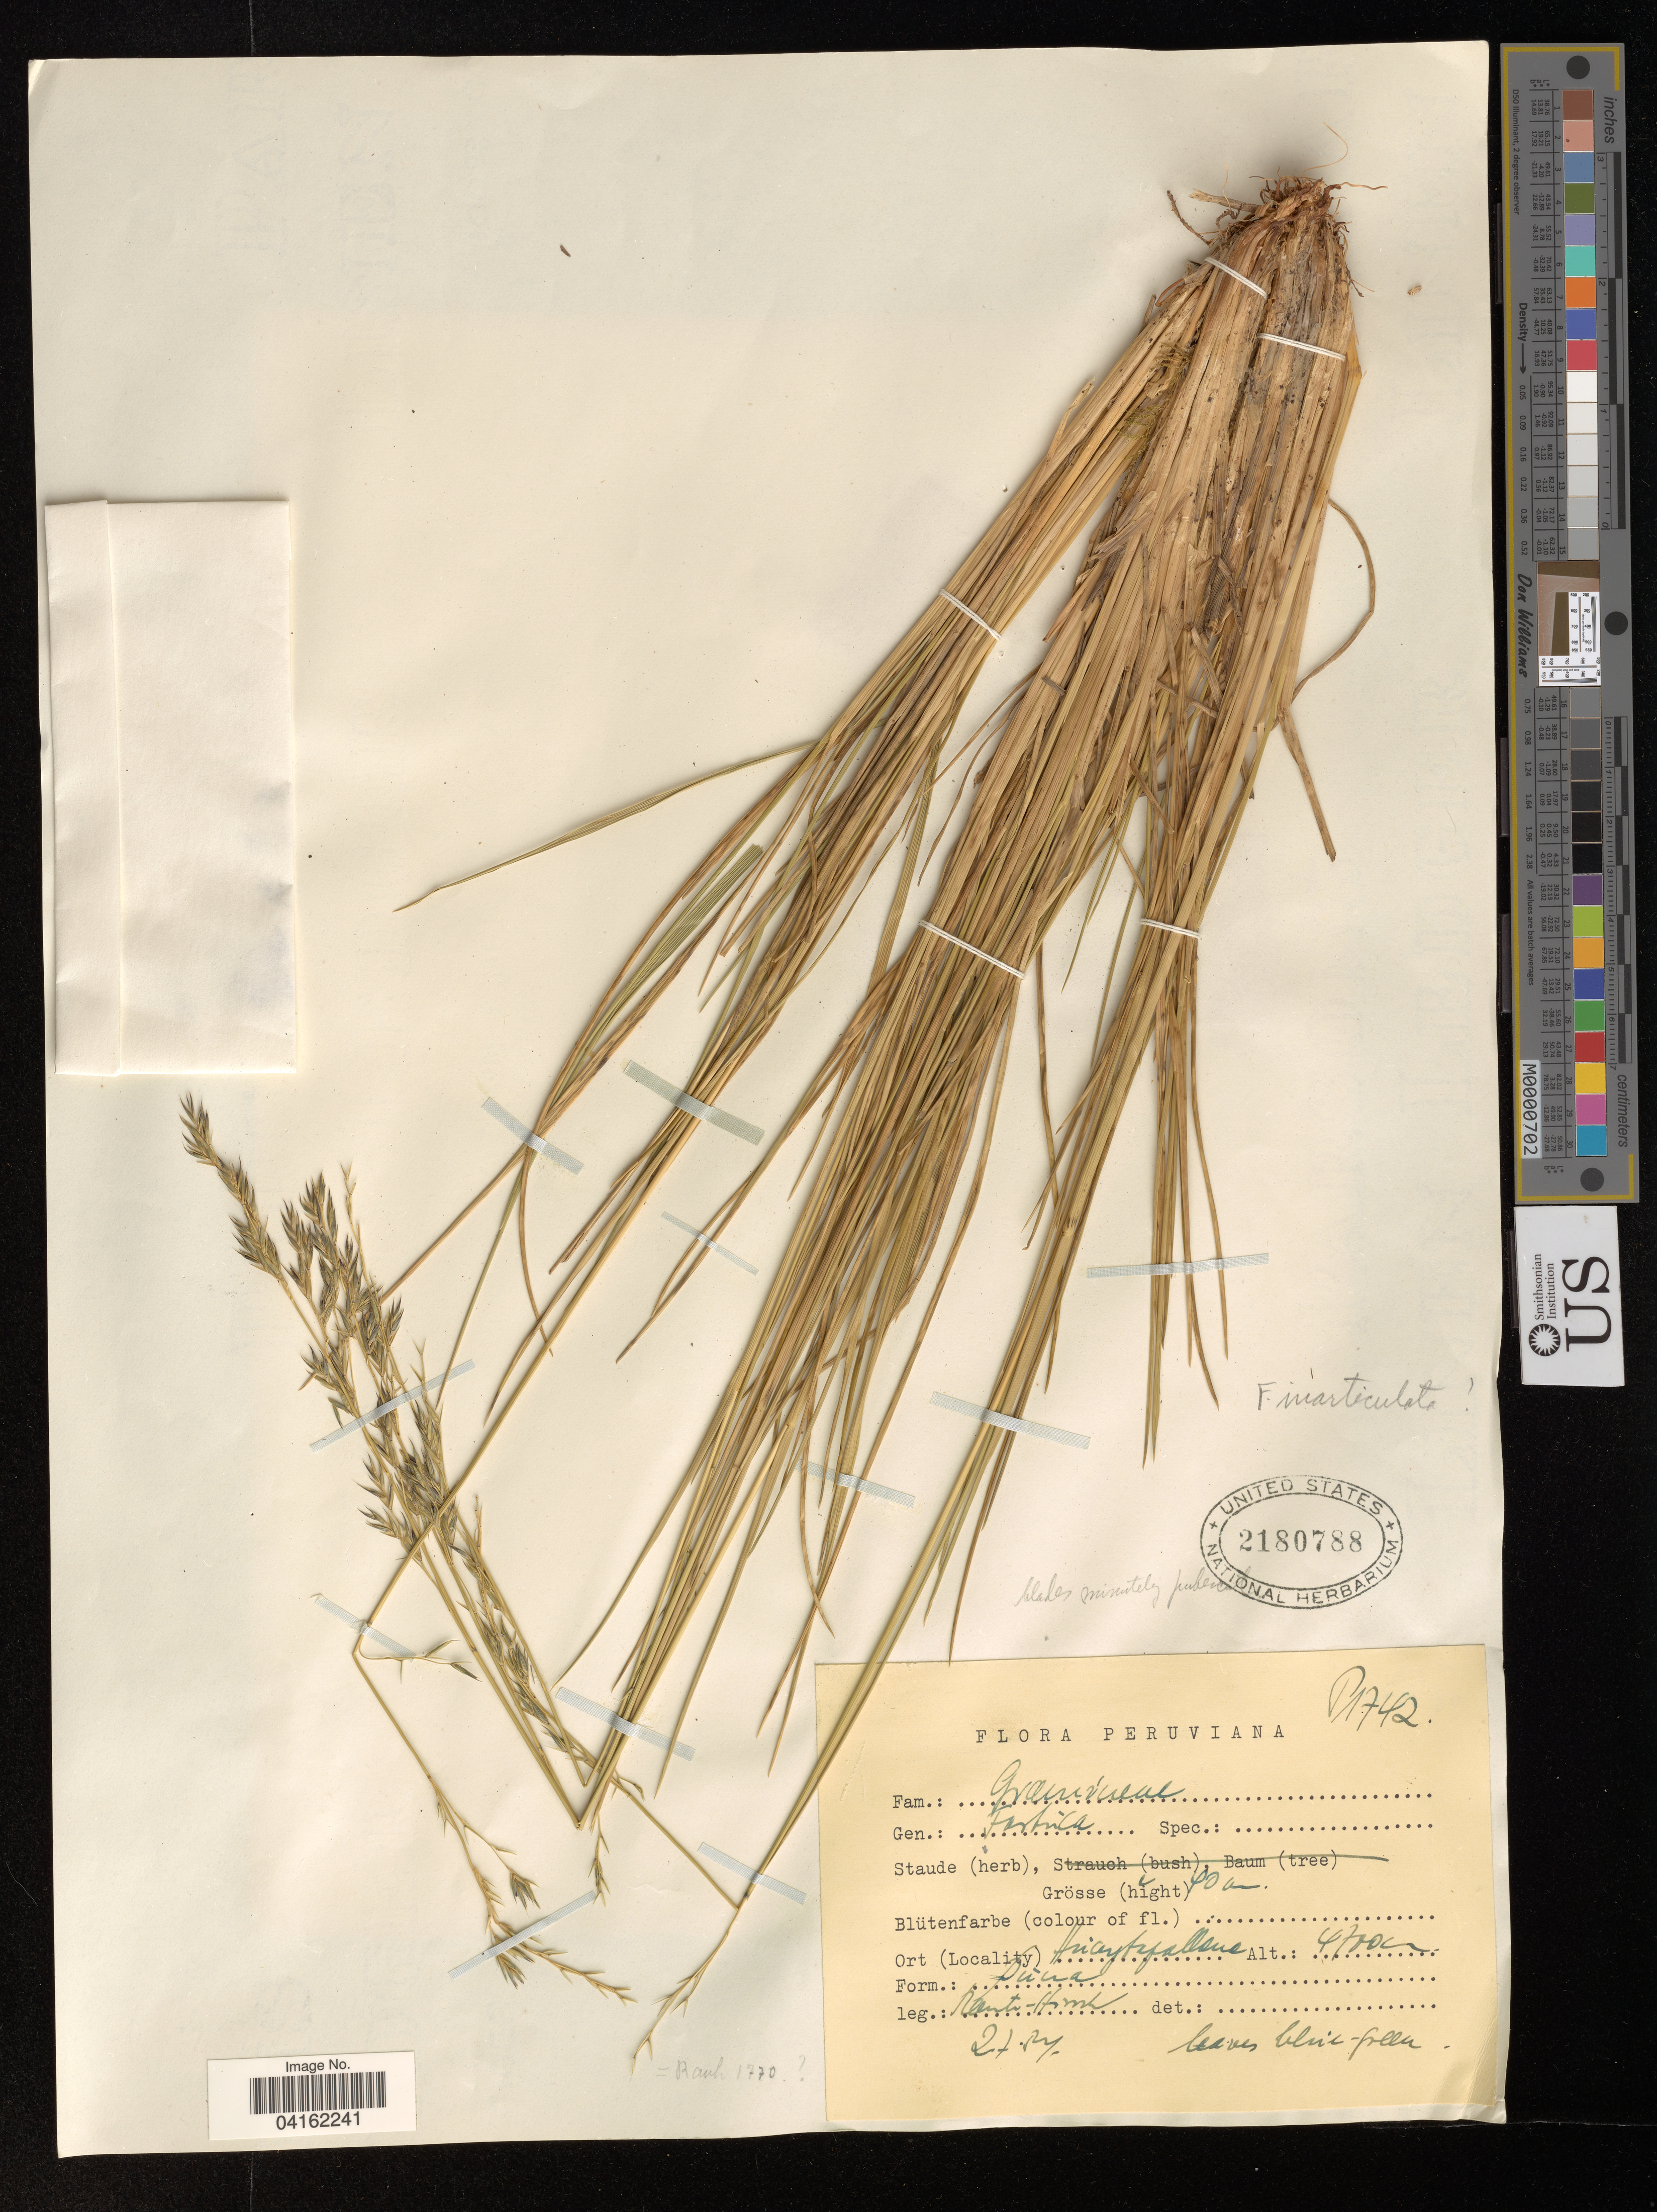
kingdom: Plantae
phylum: Tracheophyta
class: Liliopsida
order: Poales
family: Poaceae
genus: Festuca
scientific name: Festuca inarticulata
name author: Pilg.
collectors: Rauh-Hirsch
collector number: P1742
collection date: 1984-07-02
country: Peru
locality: Ariaytapallone*.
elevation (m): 4700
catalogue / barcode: US 2180788